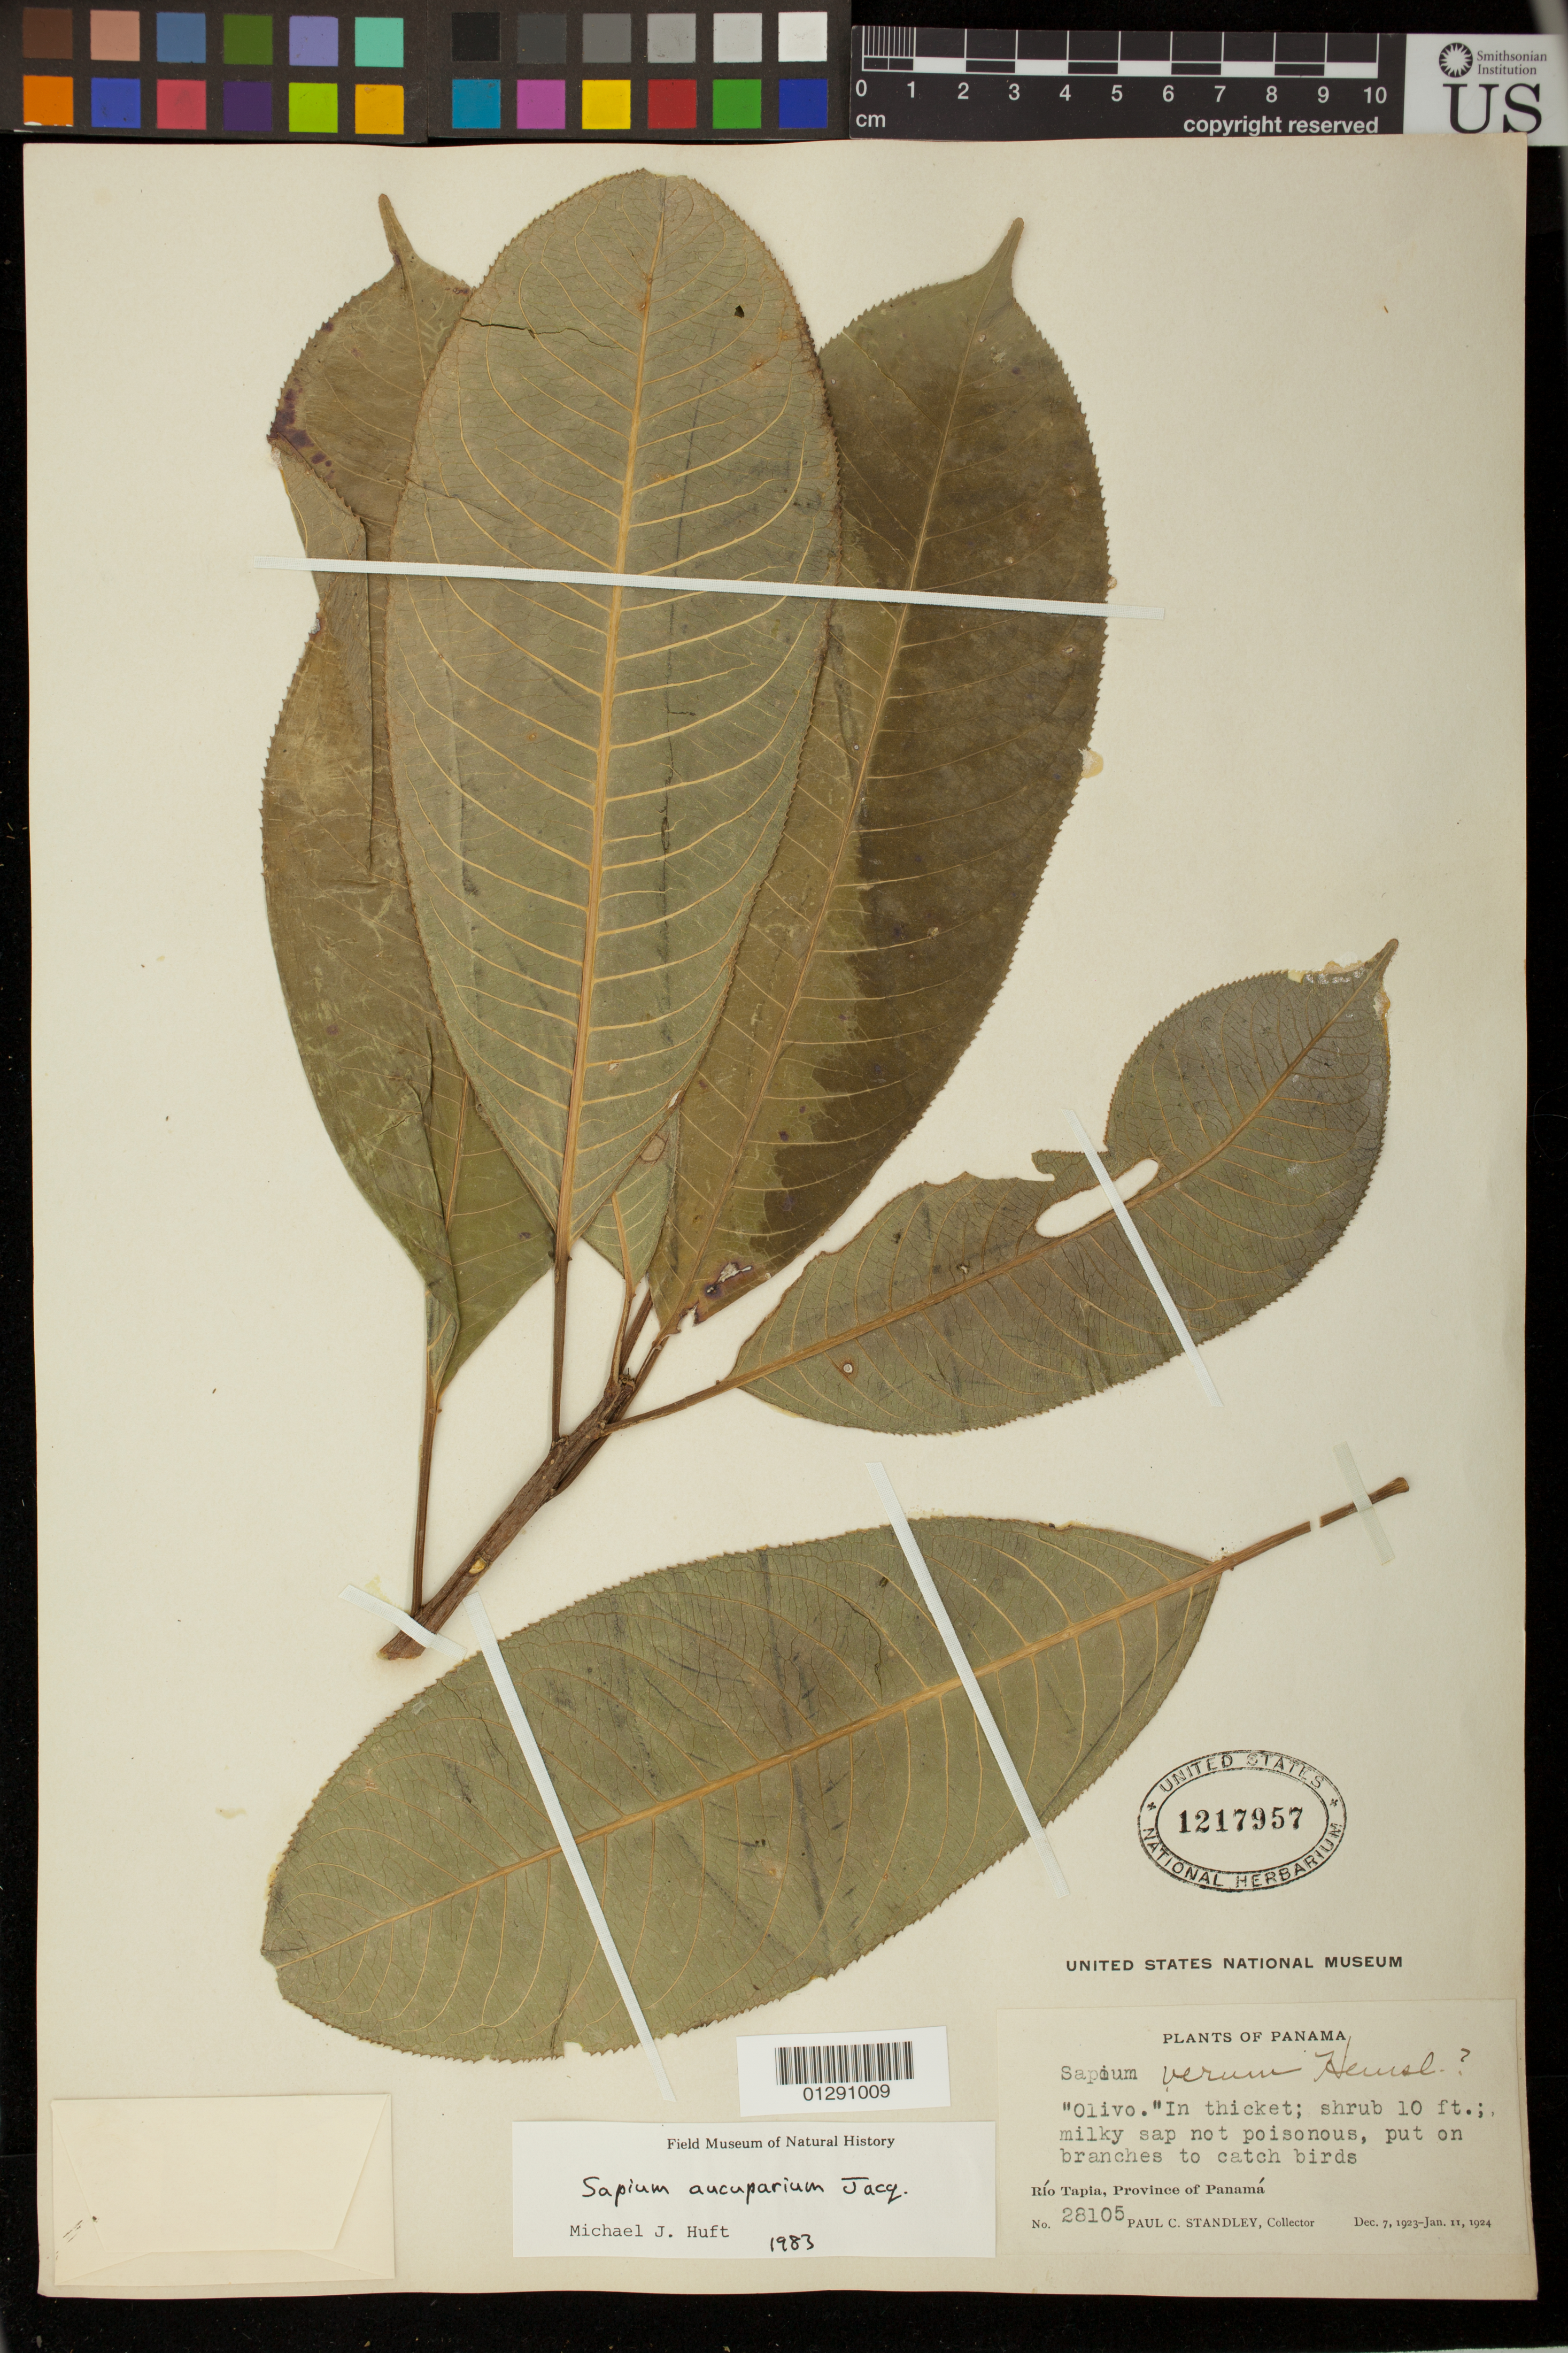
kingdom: Plantae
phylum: Tracheophyta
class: Magnoliopsida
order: Malpighiales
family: Euphorbiaceae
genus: Sapium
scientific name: Sapium aucuparium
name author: Jacq.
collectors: P. C. Standley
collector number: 28105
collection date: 1923-12-07/1924-01-11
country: Panama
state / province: Panamá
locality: In thicket, Rio Tapia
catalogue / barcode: US 1217957